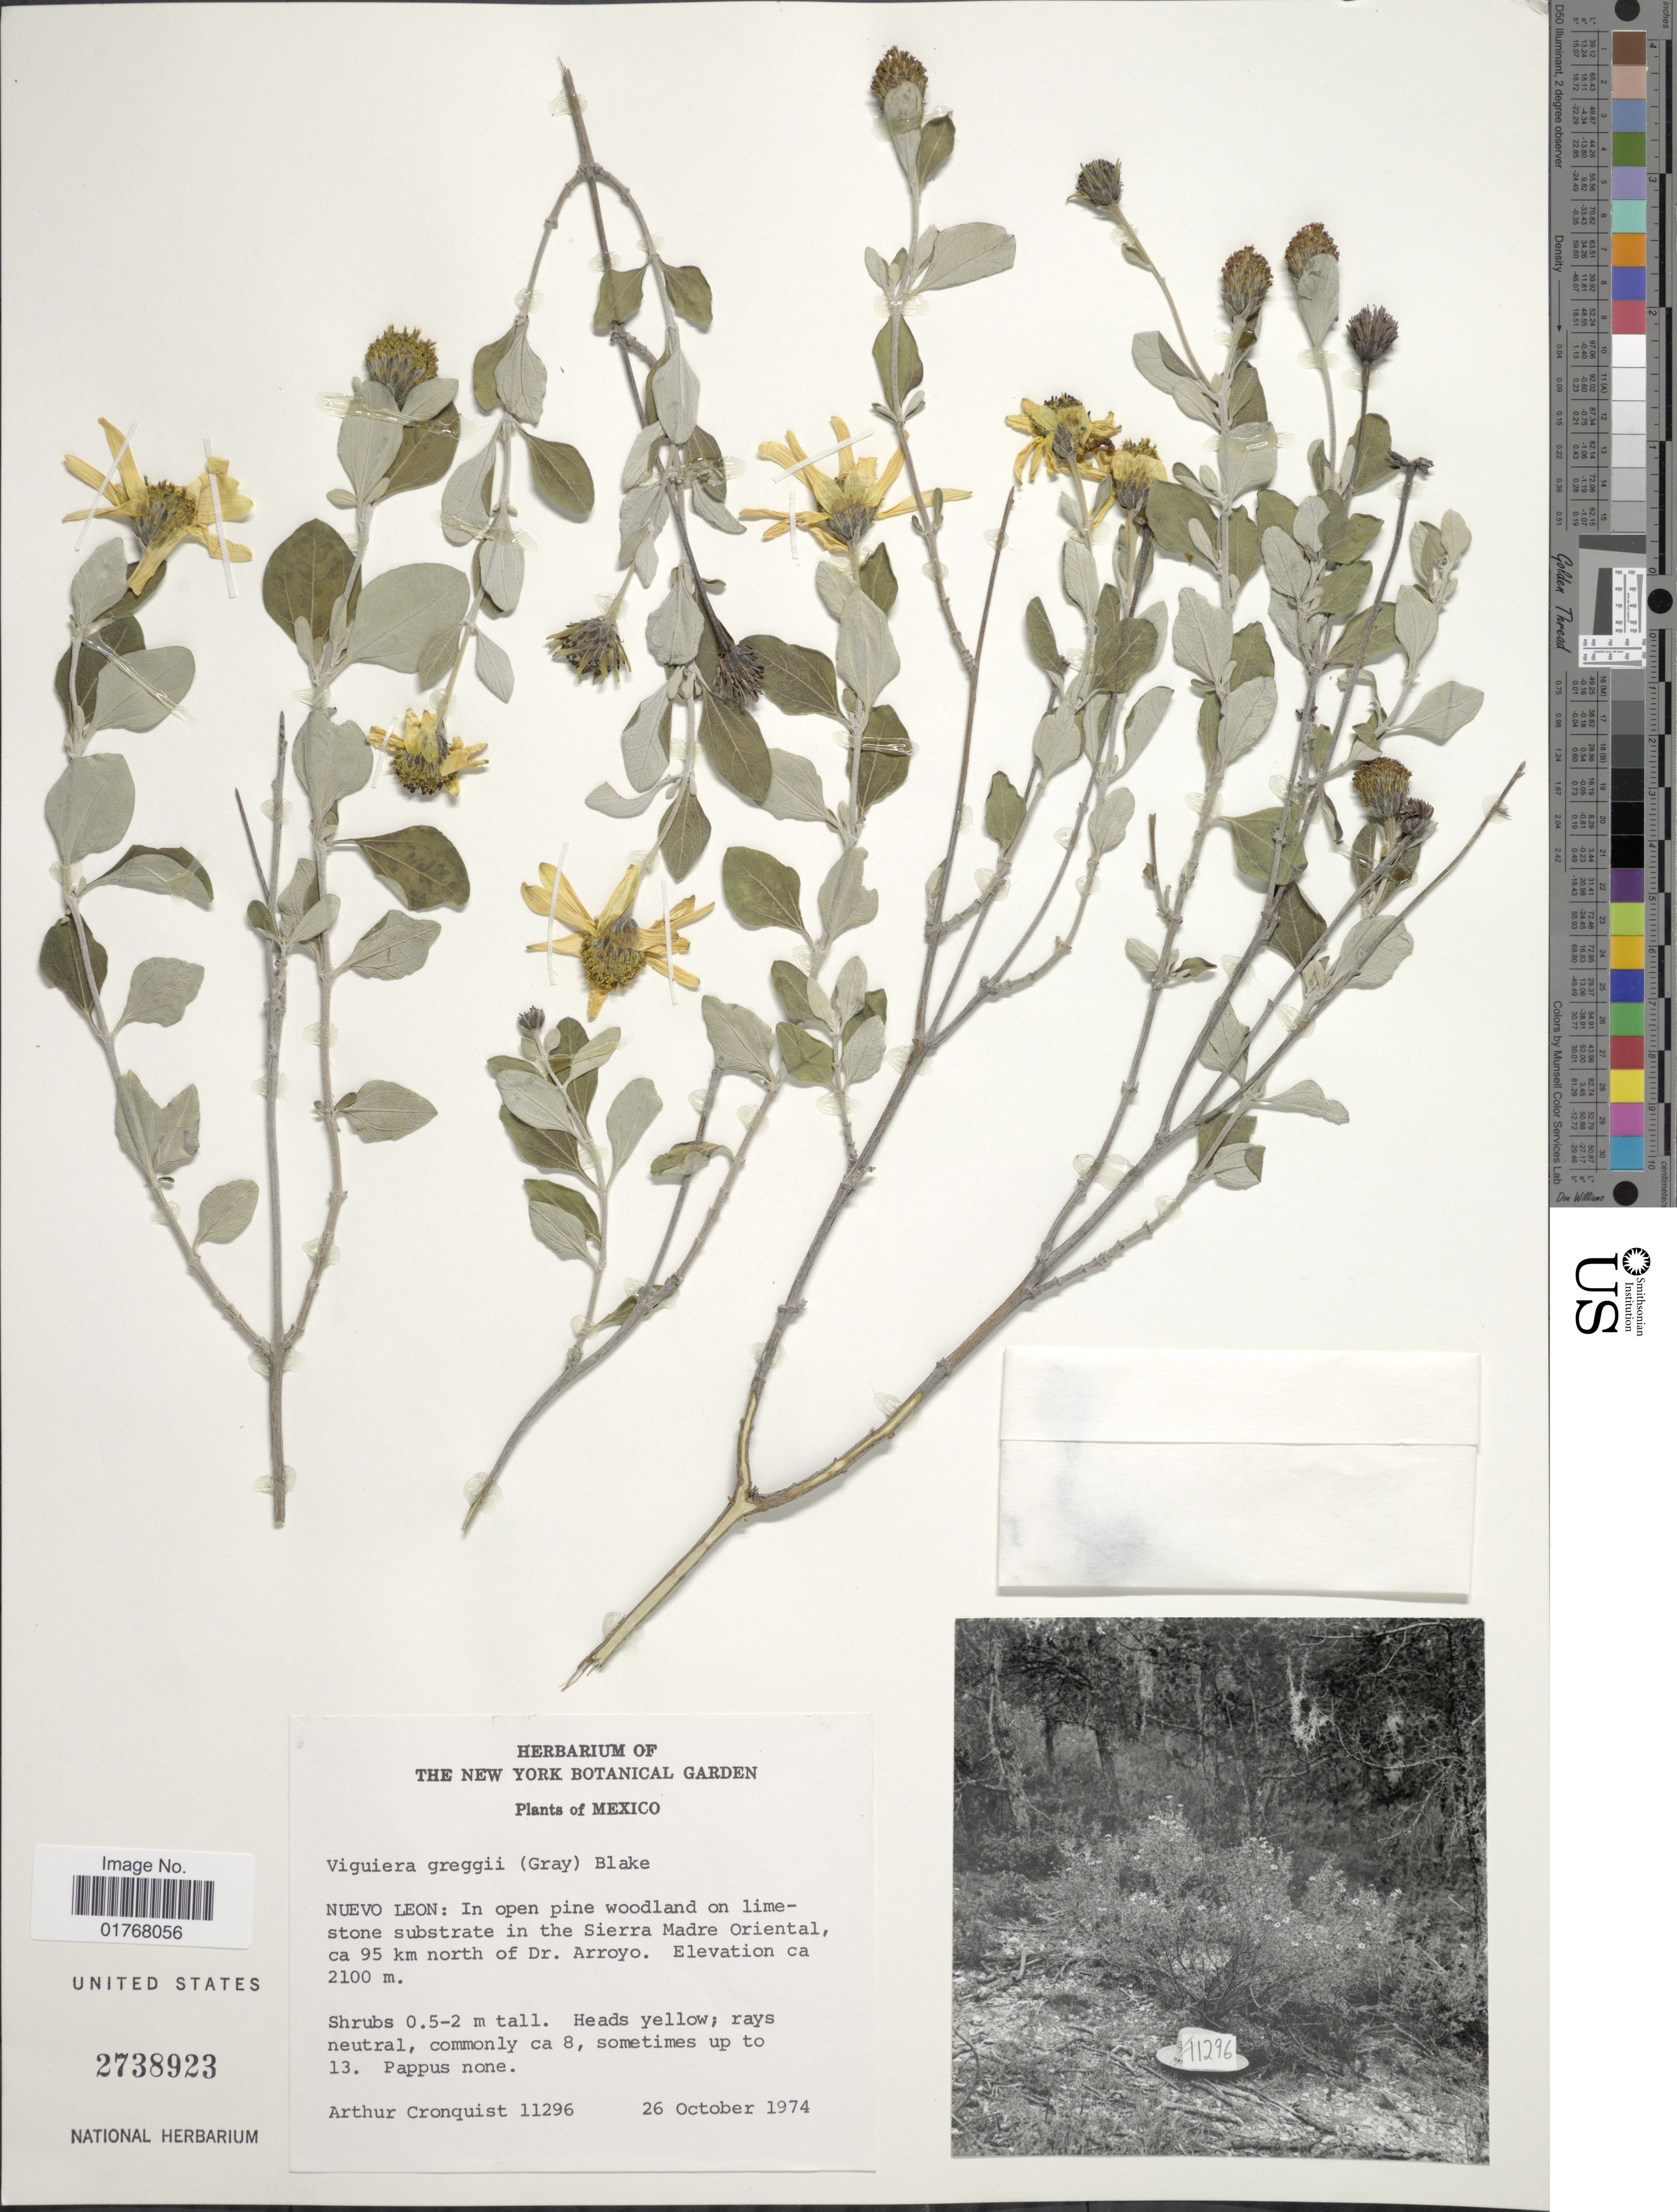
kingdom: Plantae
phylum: Tracheophyta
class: Magnoliopsida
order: Asterales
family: Asteraceae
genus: Viguiera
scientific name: Viguiera greggii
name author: (A. Gray) S.F. Blake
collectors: A. J. Cronquist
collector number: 11296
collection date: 1974-10-26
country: Mexico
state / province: Nuevo León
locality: In open pine woodland on limestone substrate in the Sierra Madre Oriental, ca 95 km north of Dr. Arroyo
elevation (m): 2100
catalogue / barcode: US 2738923